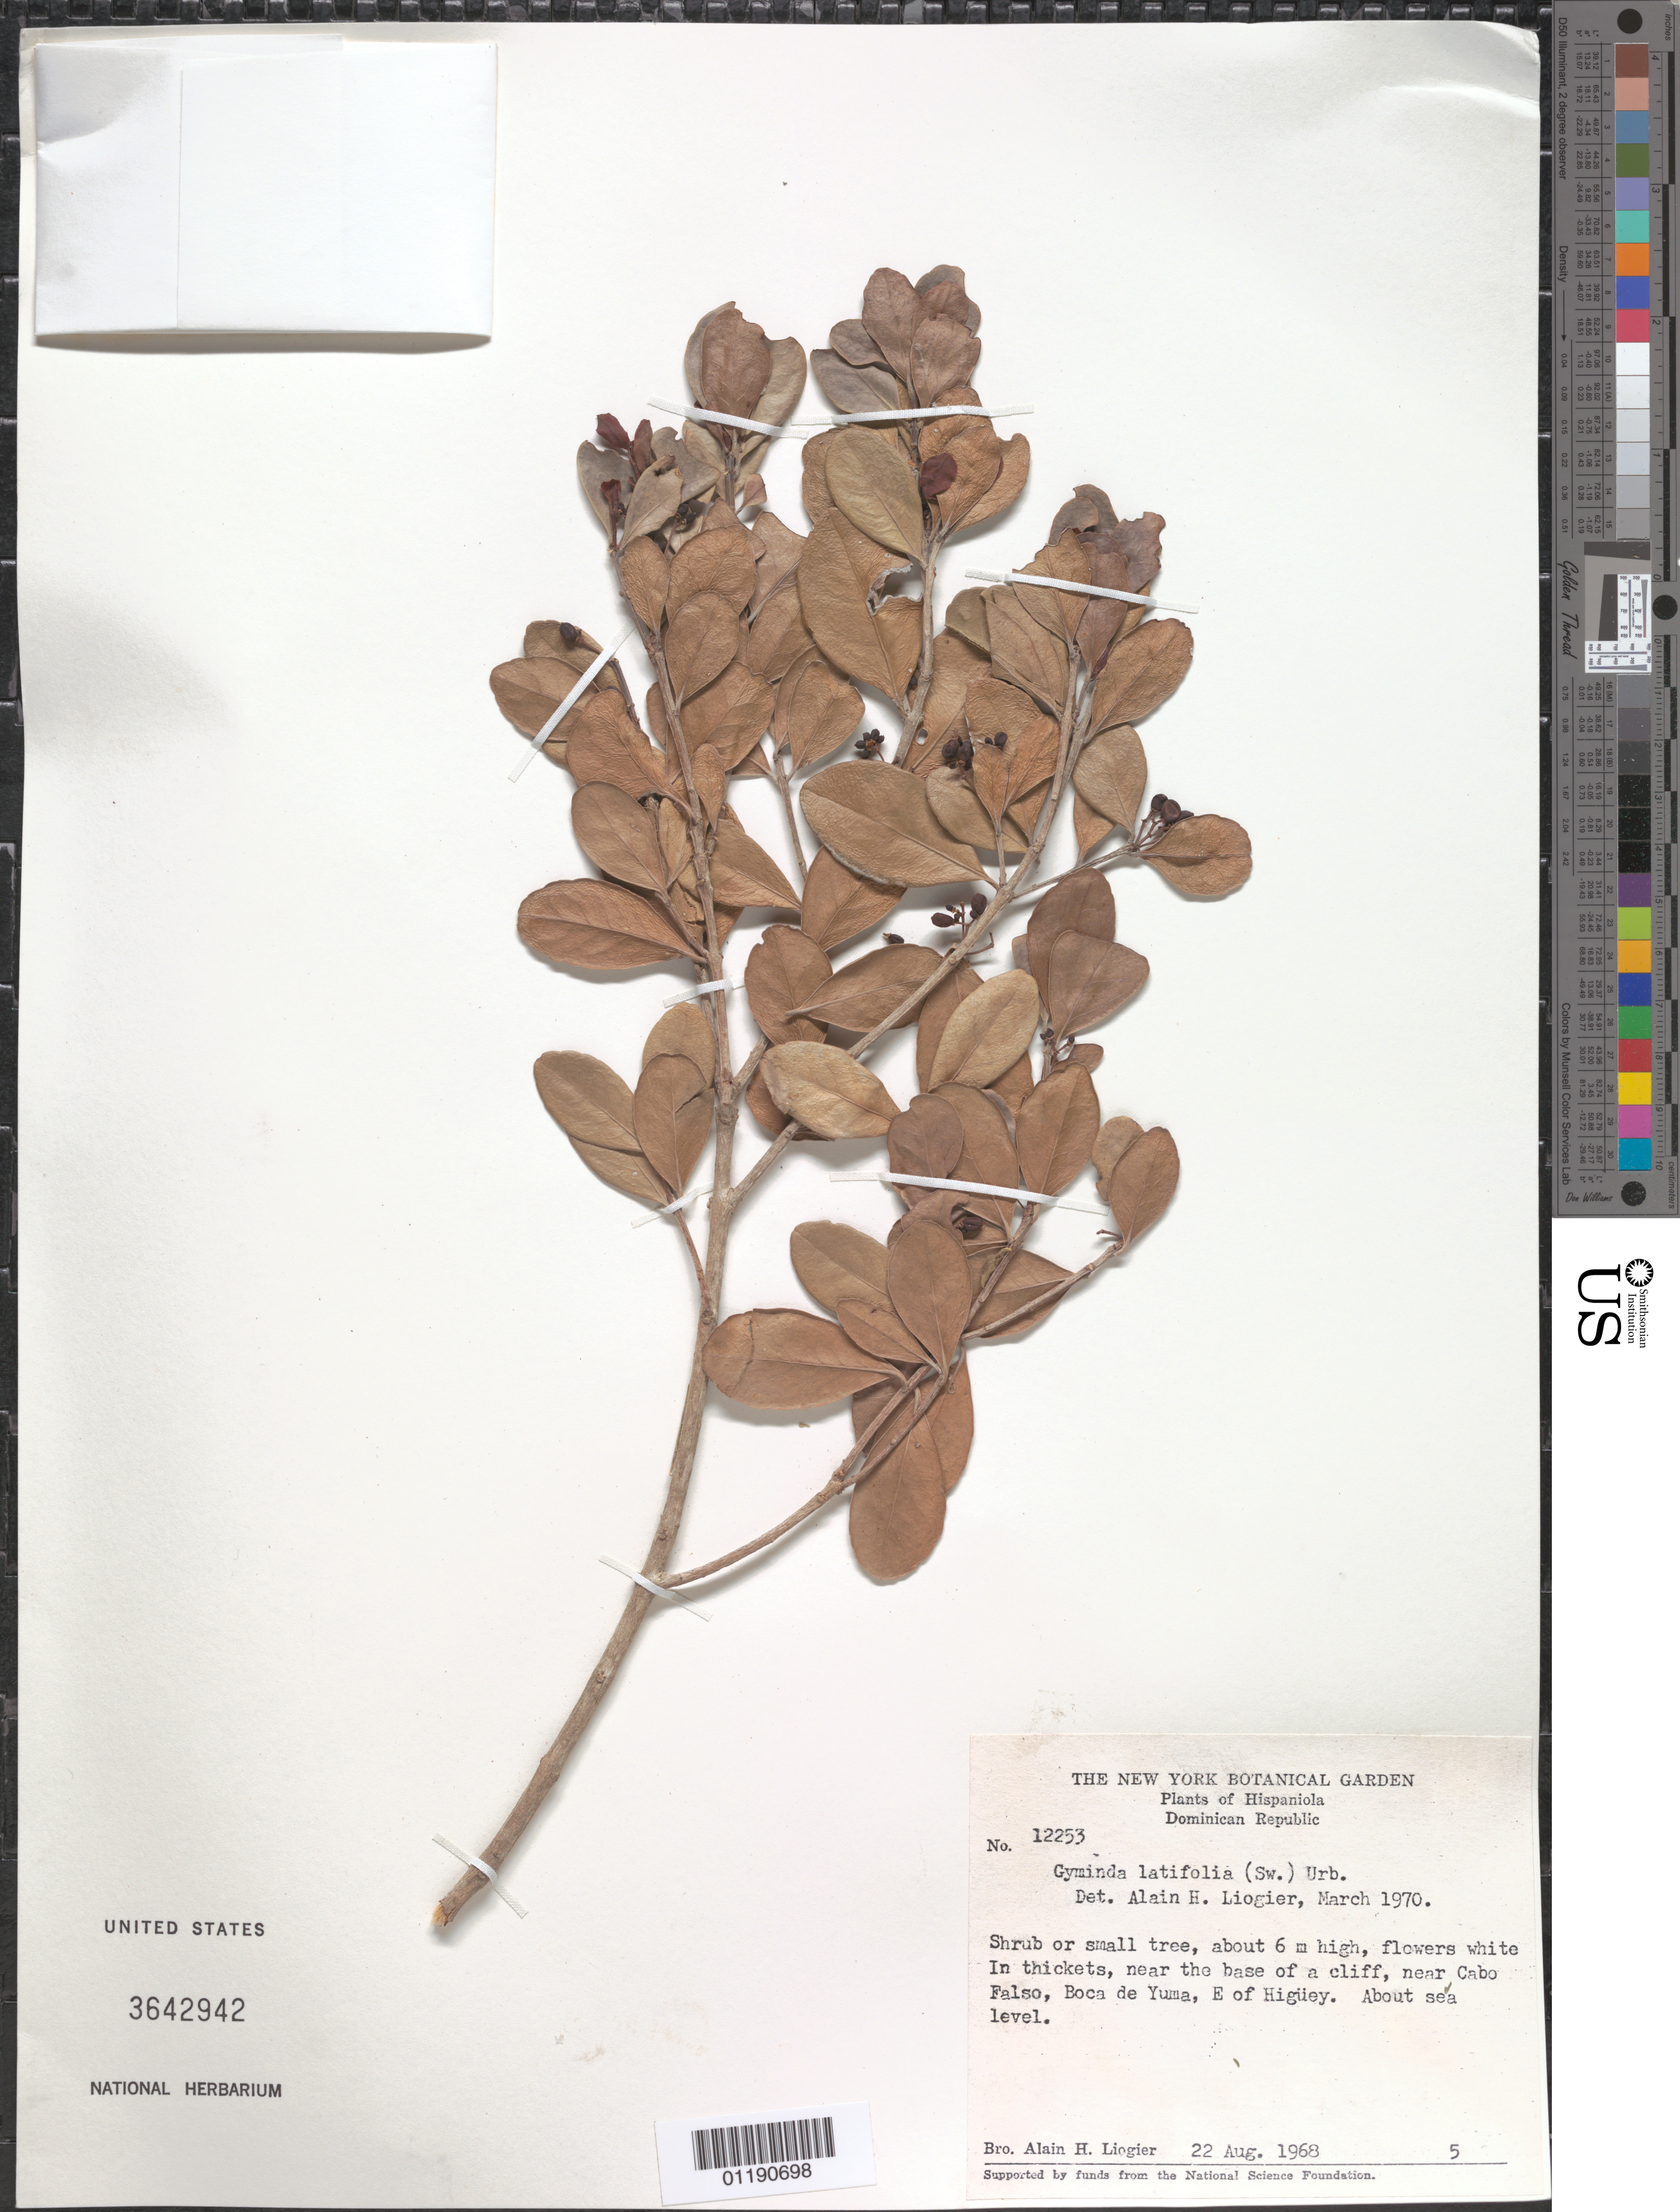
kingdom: Plantae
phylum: Tracheophyta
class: Magnoliopsida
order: Celastrales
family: Celastraceae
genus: Gyminda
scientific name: Gyminda latifolia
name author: (Sw.) Urb.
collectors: A. H. Liogier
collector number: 12253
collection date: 1968-08-22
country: Dominican Republic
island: Hispaniola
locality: Near Cabo Falso, Boca de Yuma, E of Higüey.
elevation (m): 0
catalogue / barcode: US 3642942